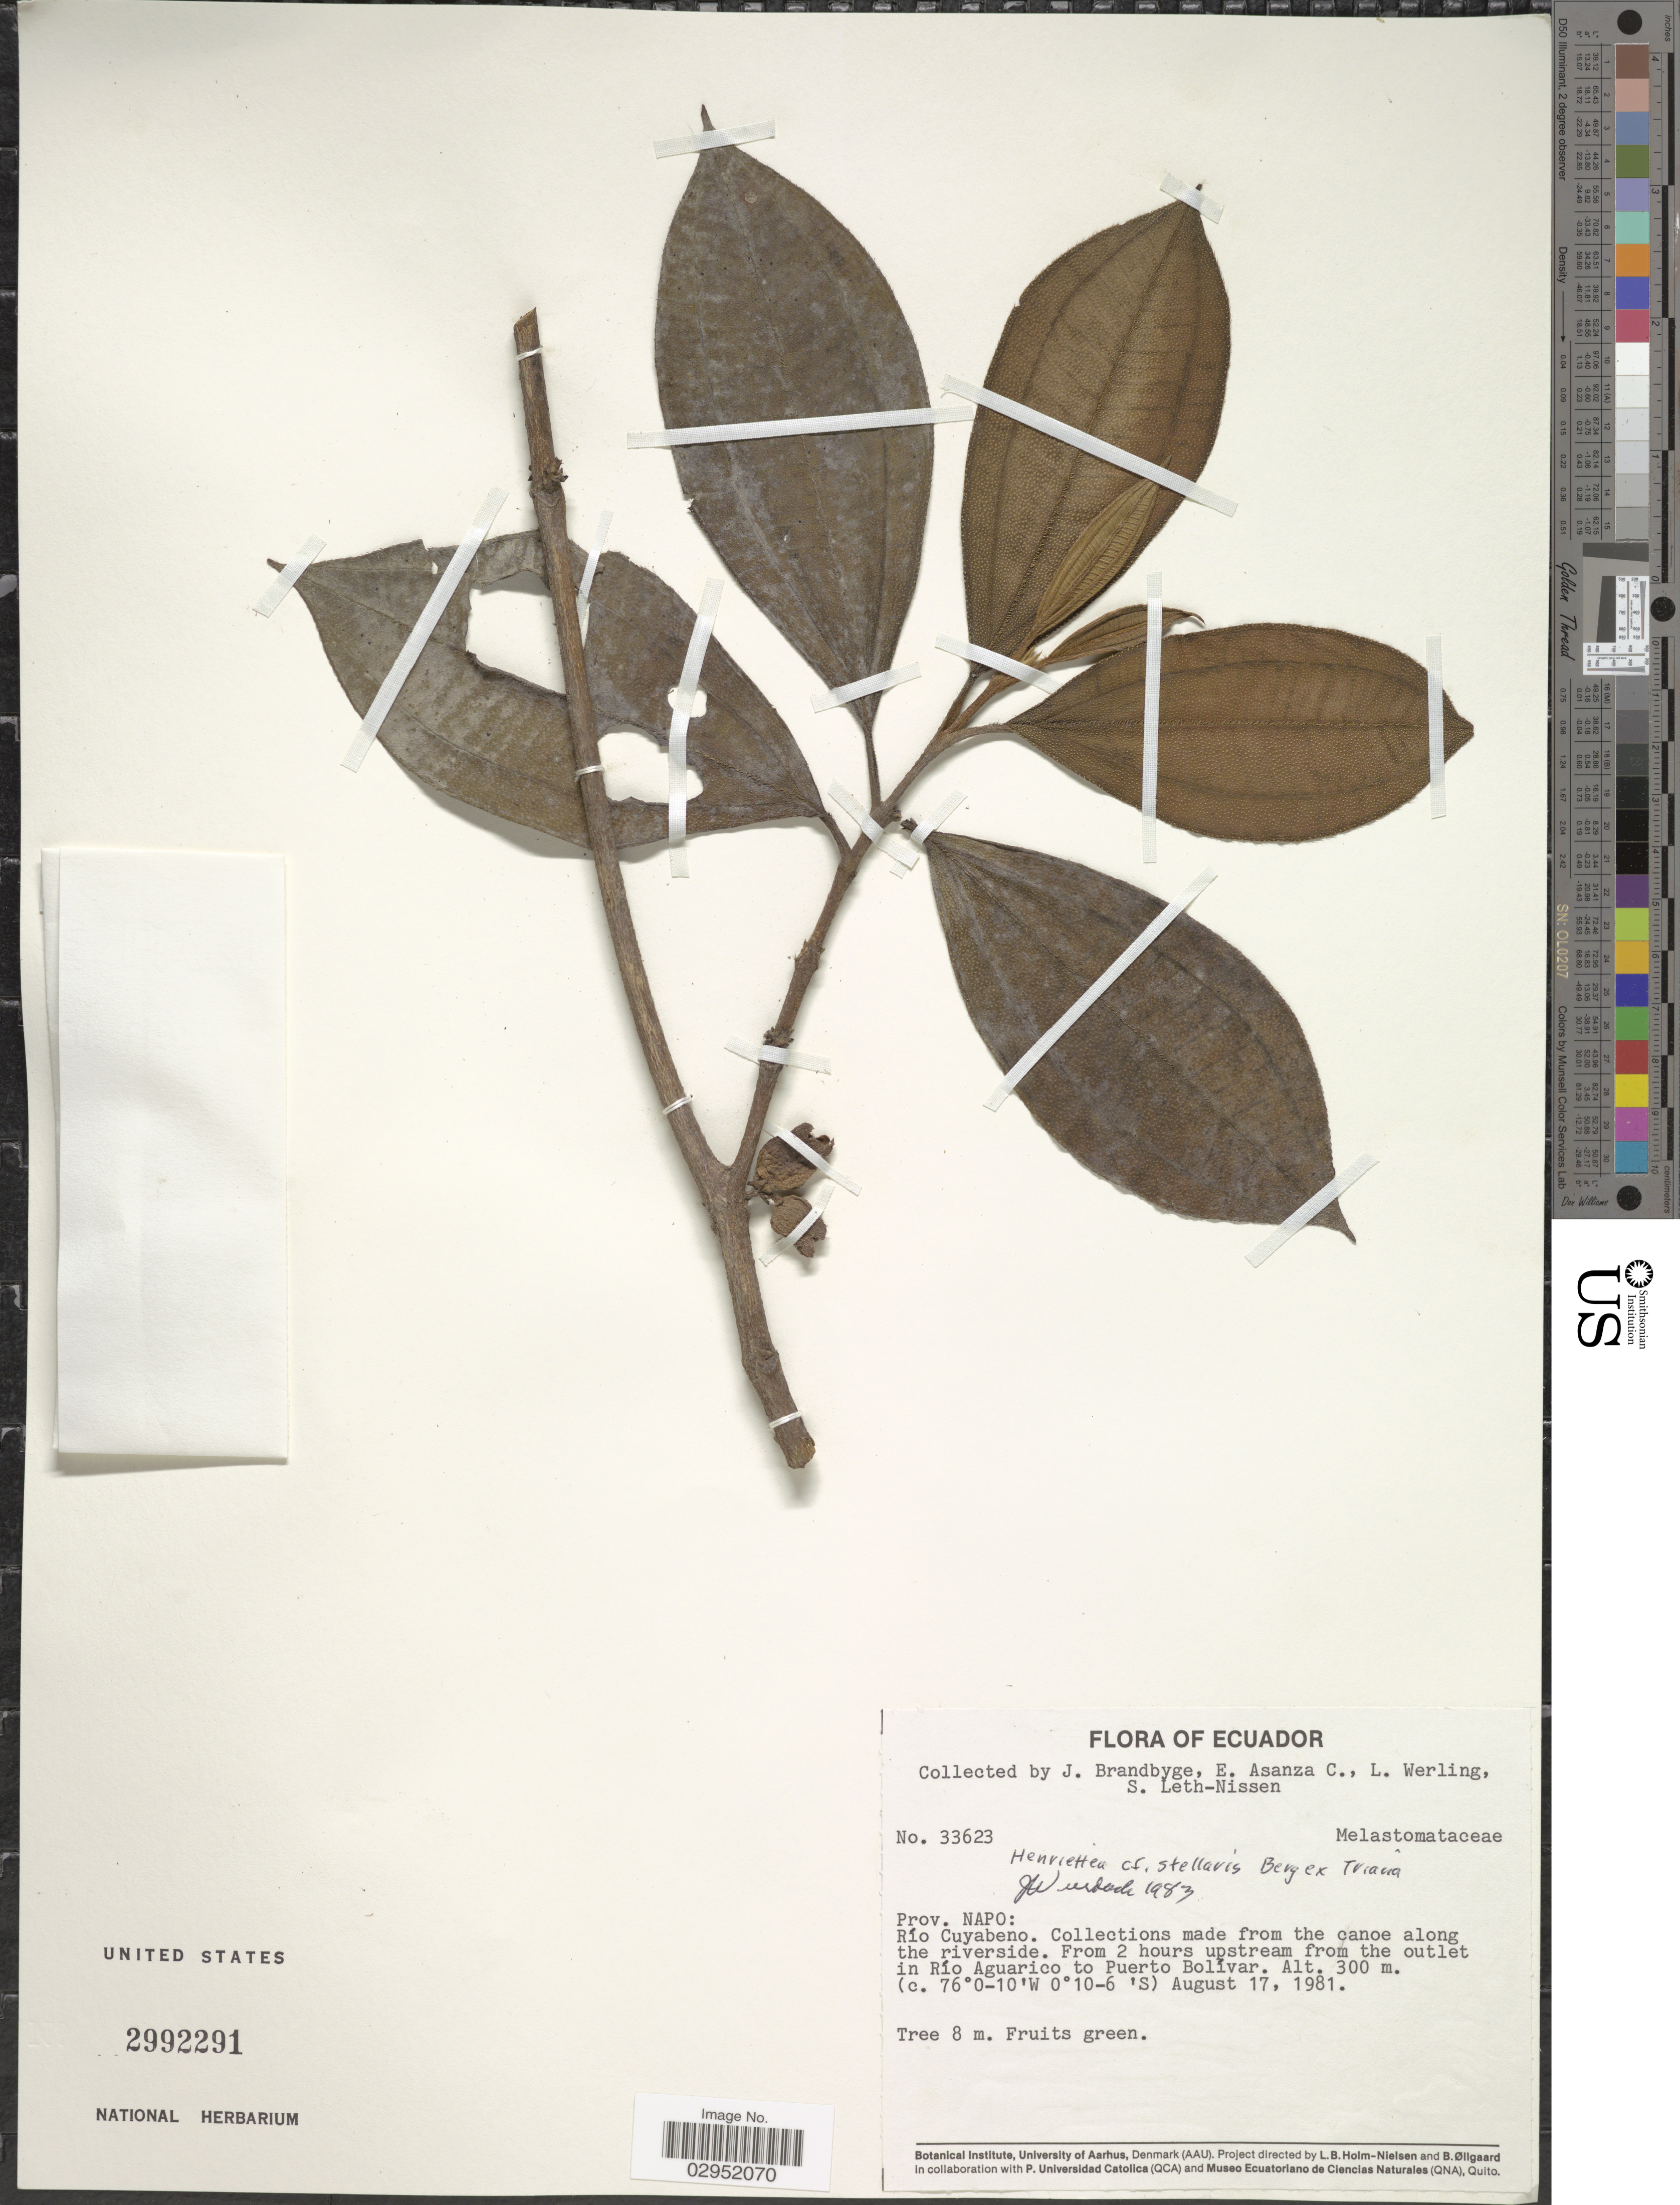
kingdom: Plantae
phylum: Tracheophyta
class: Magnoliopsida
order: Myrtales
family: Melastomataceae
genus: Henriettea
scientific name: Henriettea stellaris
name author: O. Berg ex Triana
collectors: J. Brandbyge, E. Asanza C., L. Werling & S. Leth-Nissen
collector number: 33623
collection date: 1981-08-17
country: Ecuador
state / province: Napo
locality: Río Cuyabeno. From 2 hours upstream from the outlet in Río Aguarico to Puerto Bolívar.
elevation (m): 300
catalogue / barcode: US 2992291